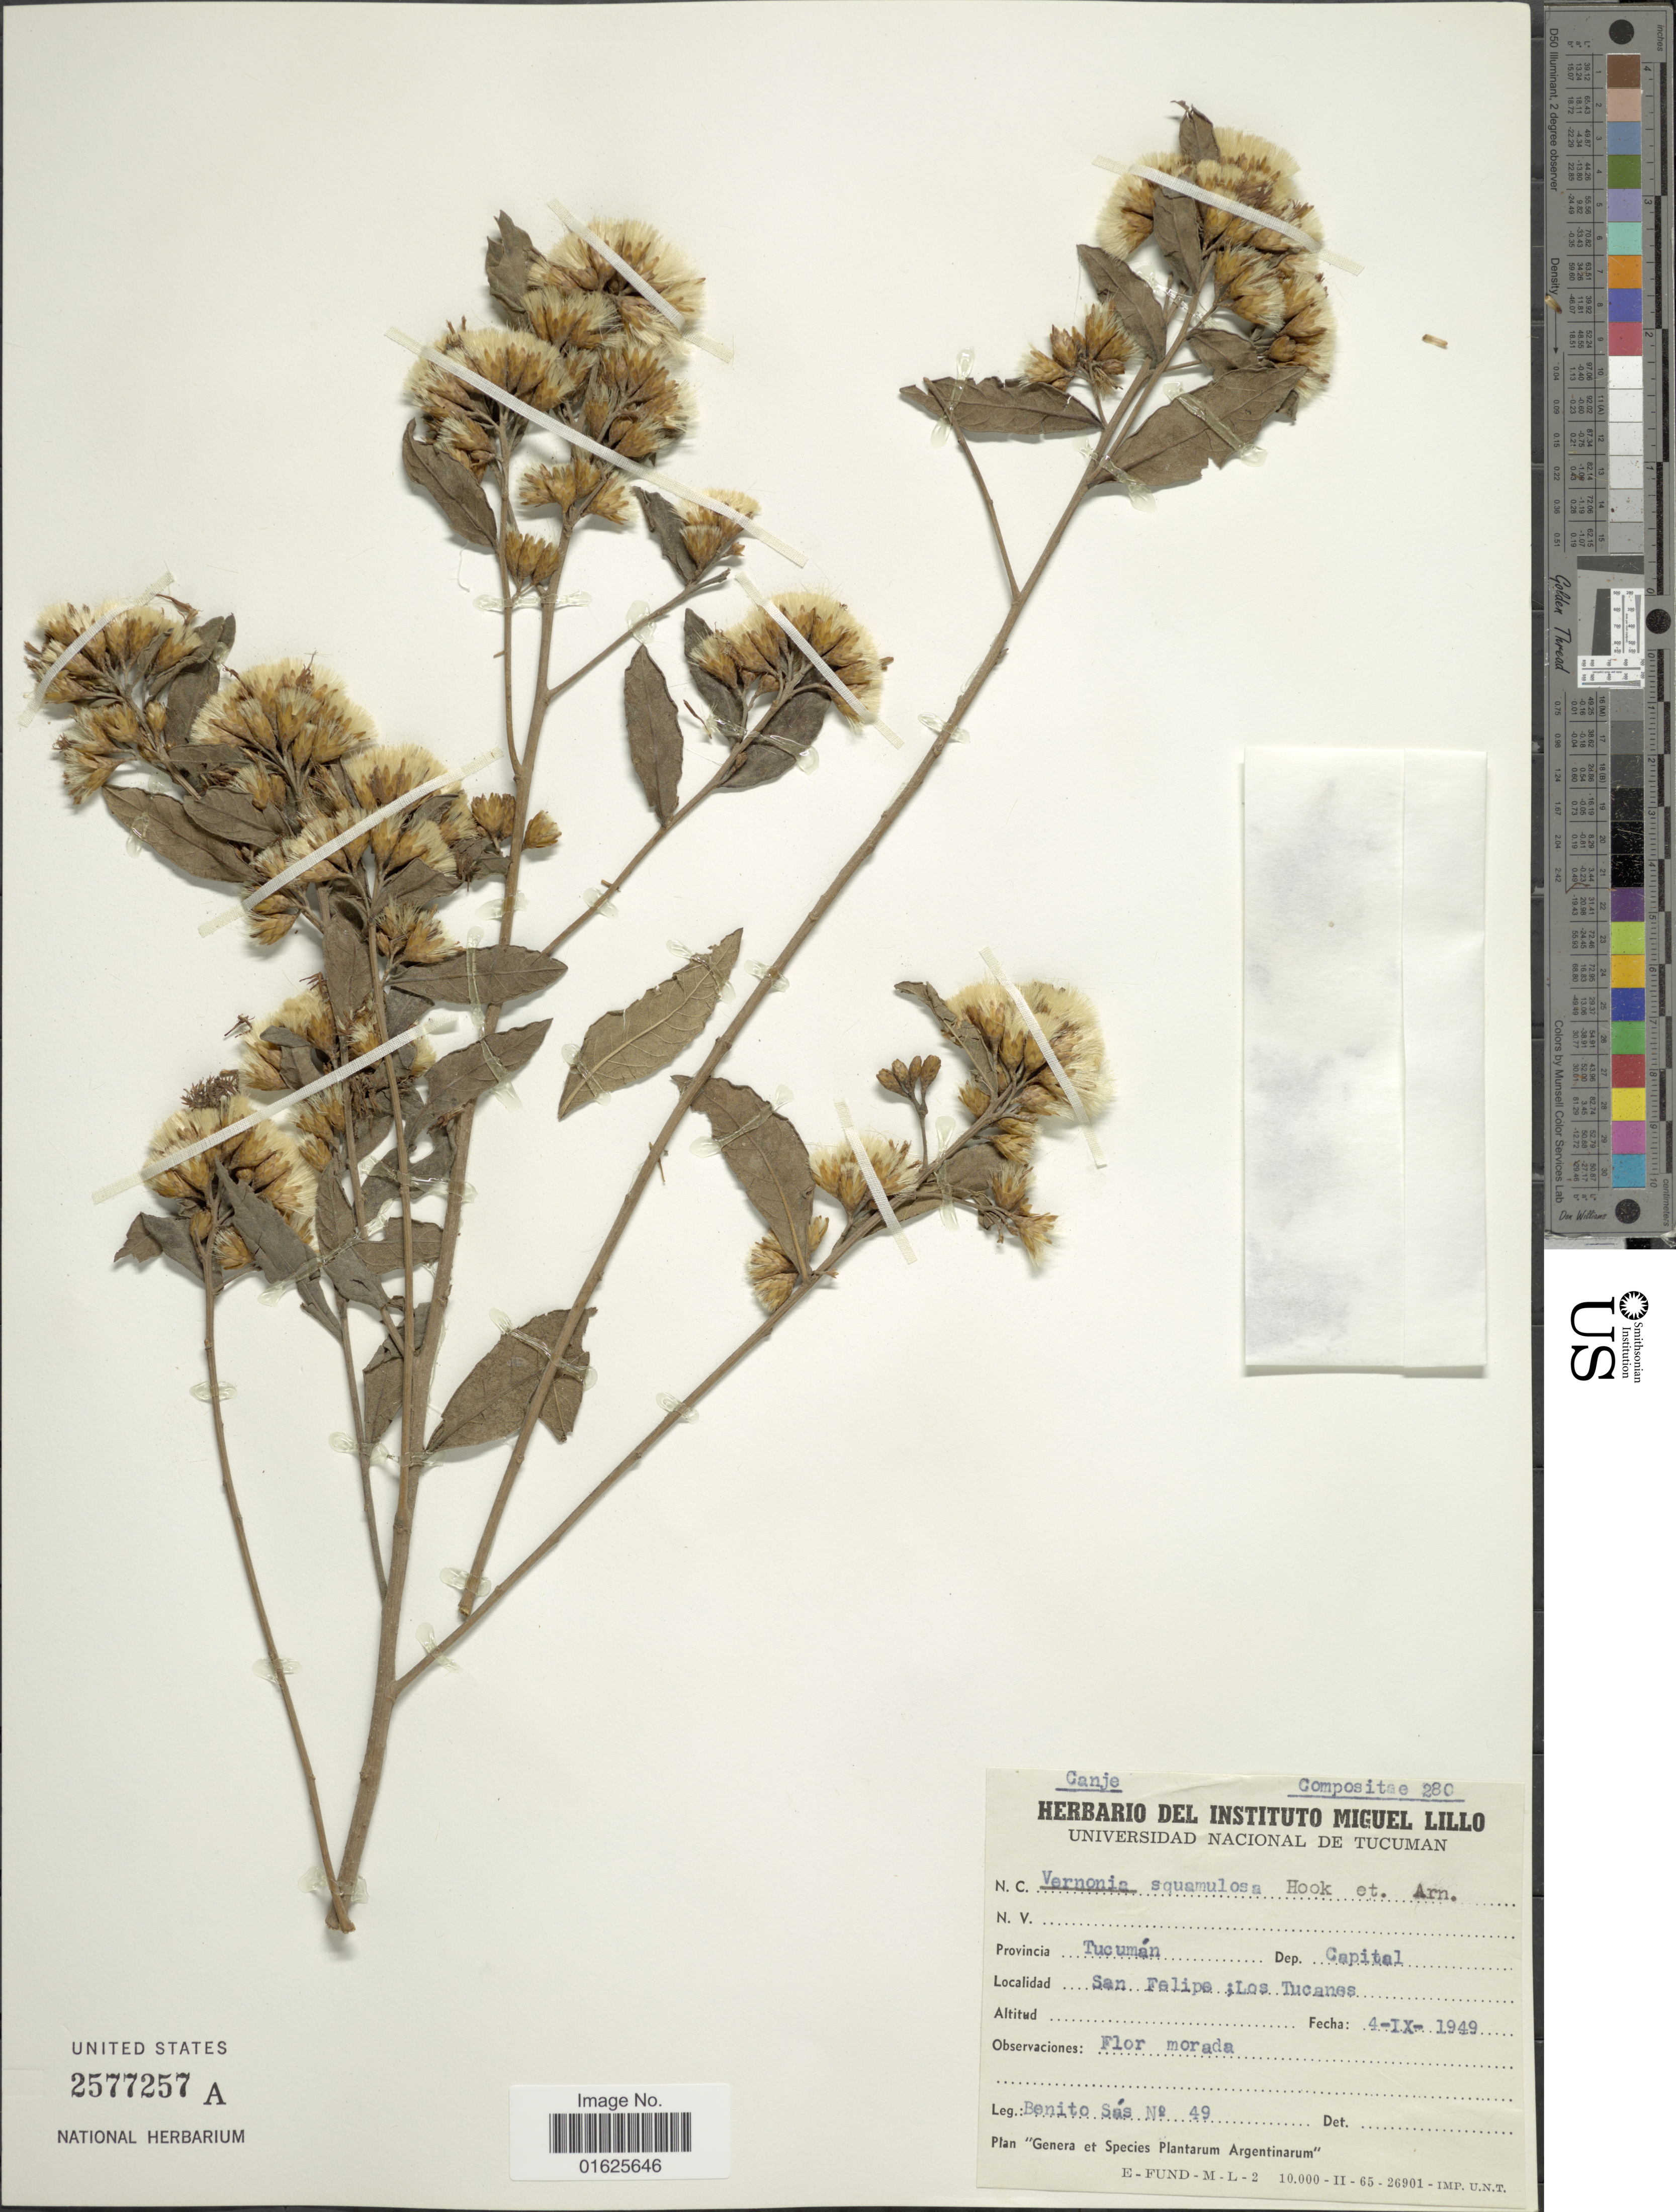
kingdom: Plantae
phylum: Tracheophyta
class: Magnoliopsida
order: Asterales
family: Asteraceae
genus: Vernonanthura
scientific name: Vernonanthura squamulosa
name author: (Hook. & Arn.) H. Rob.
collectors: B. Sás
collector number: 49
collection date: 1949-09-04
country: Argentina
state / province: Tucuman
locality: Dep. Capital, San Felipe; Los Tucanes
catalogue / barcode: US 2577257A